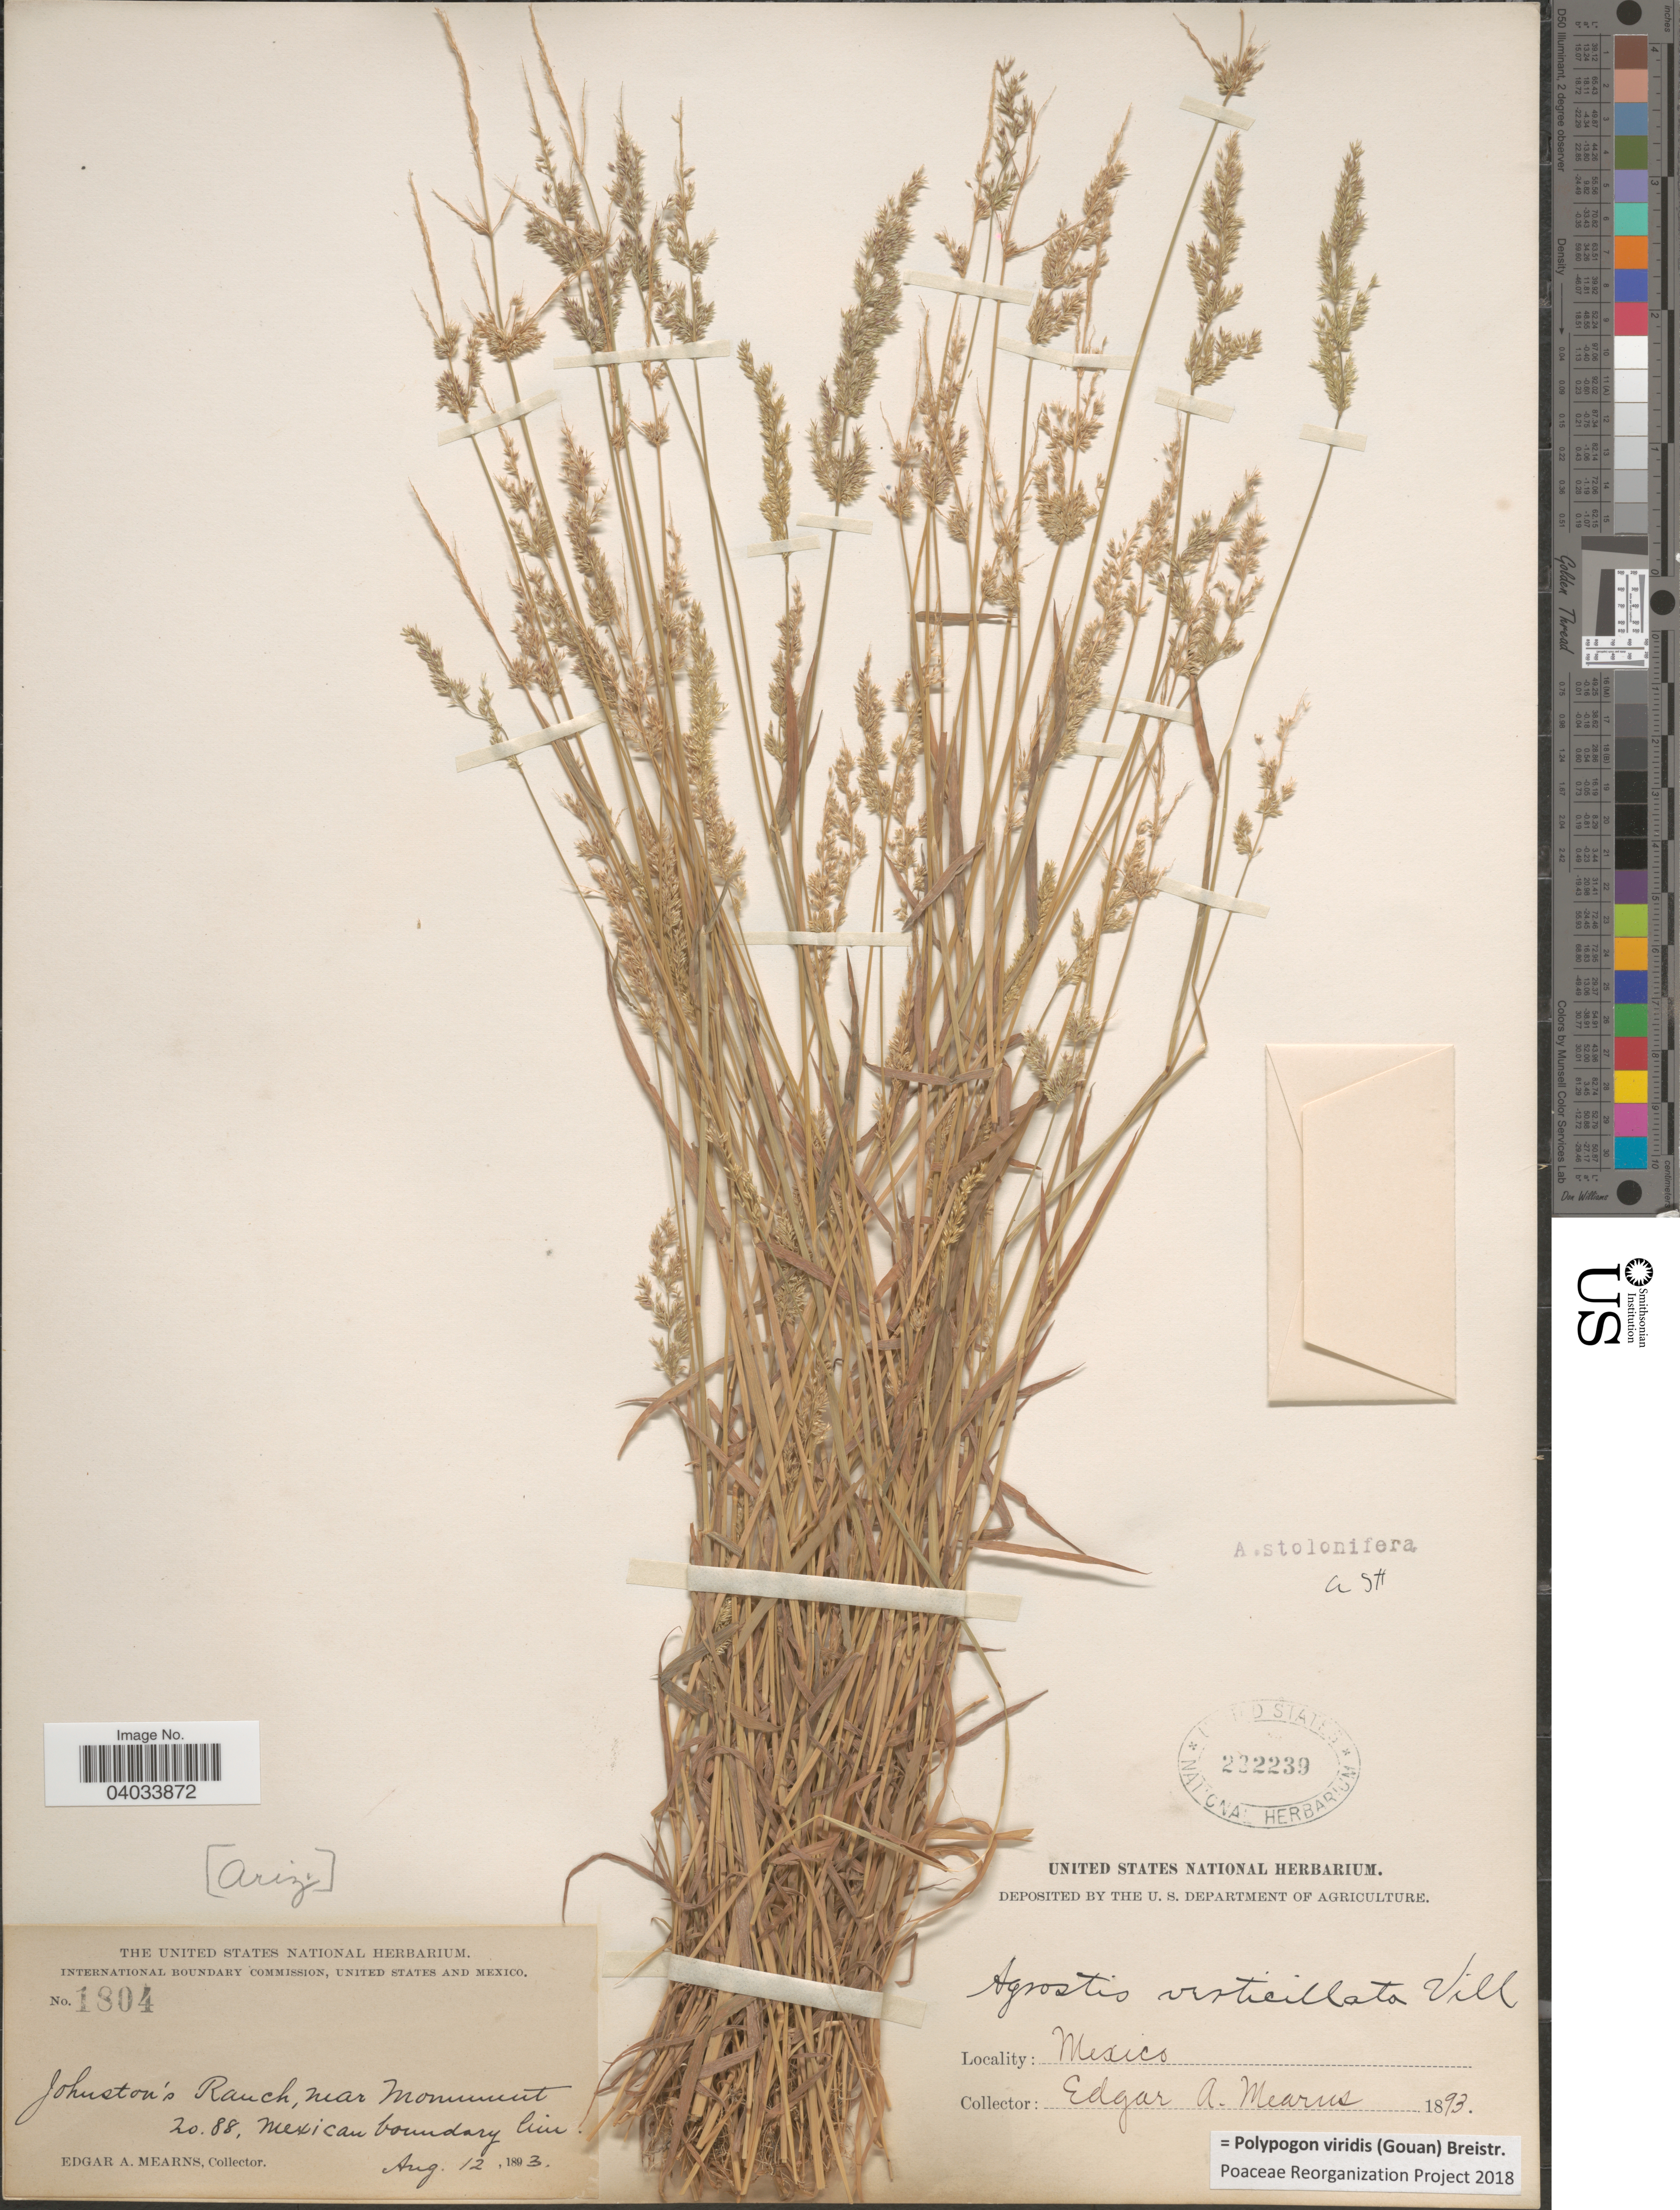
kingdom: Plantae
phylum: Tracheophyta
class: Liliopsida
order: Poales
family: Poaceae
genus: Polypogon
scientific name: Polypogon viridis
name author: (Gouan) Breistroffer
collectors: E. A. Mearns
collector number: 1804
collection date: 1893-08-12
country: United States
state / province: Arizona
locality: Johnston's Ranch, near Monument no. 88, Mexican boundary line.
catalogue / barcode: US 232239